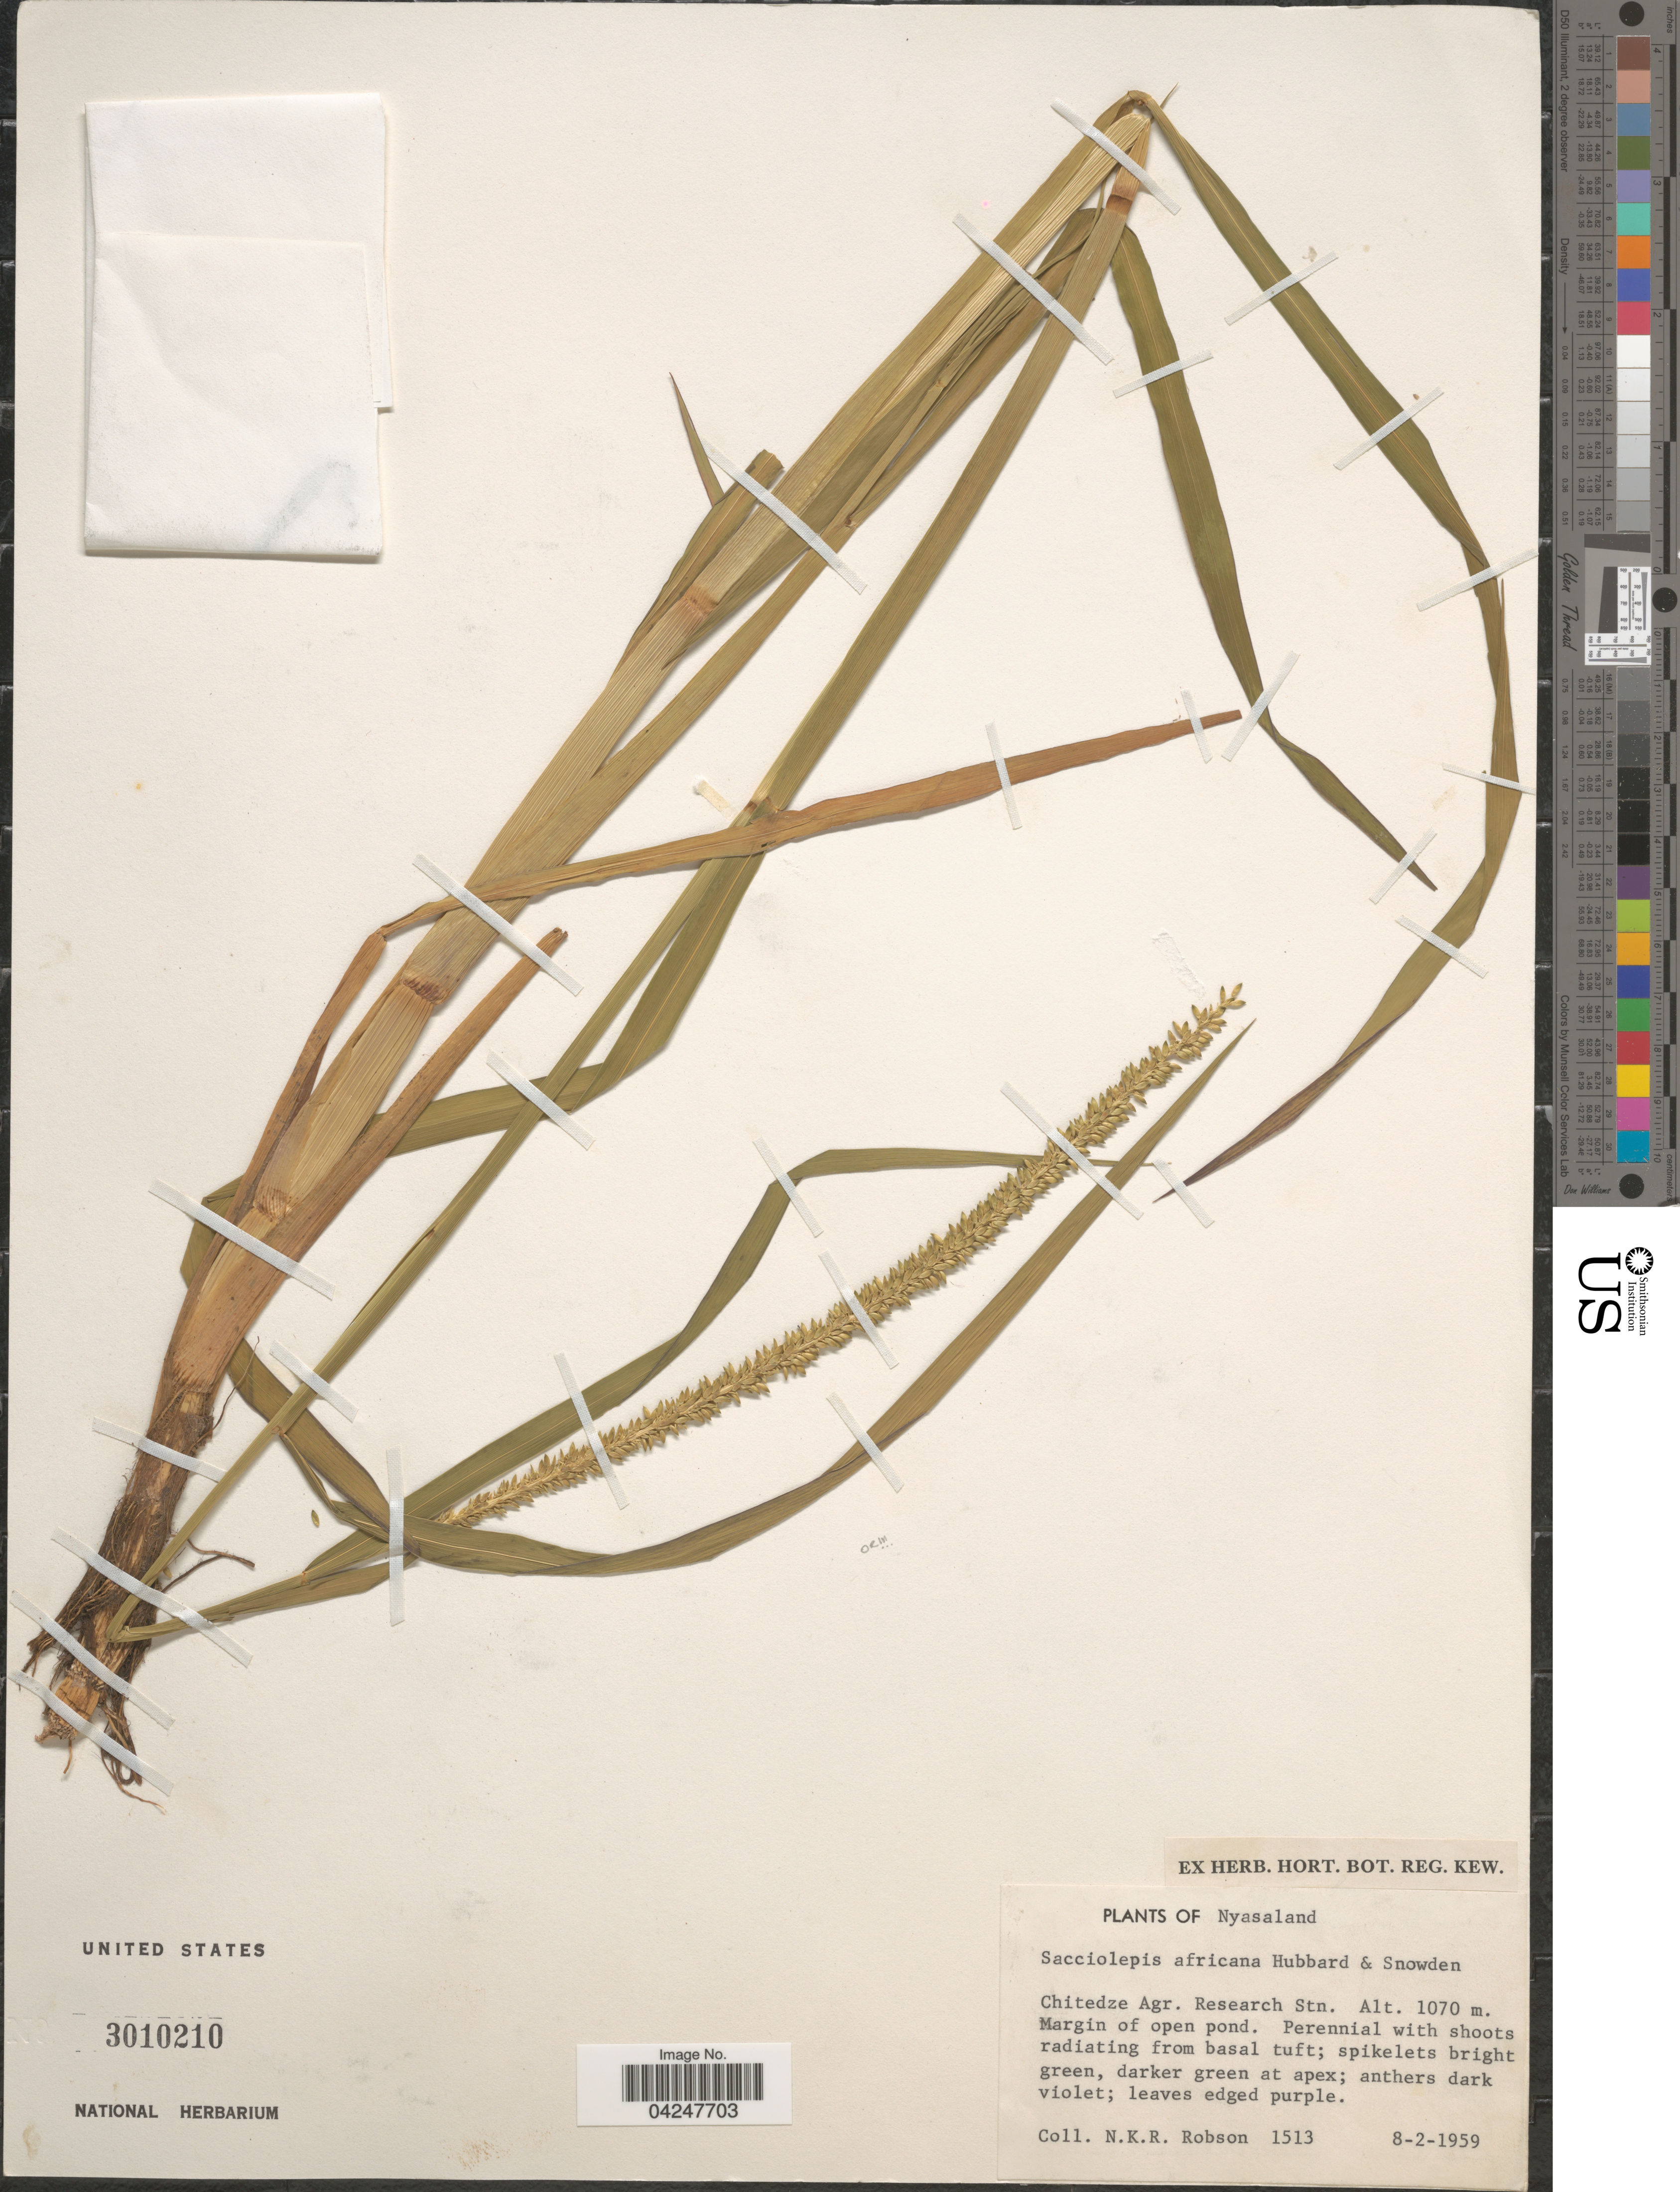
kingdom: Plantae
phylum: Tracheophyta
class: Liliopsida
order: Poales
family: Poaceae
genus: Sacciolepis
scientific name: Sacciolepis africana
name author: C. E. Hubb. & Snowden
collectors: N. Robson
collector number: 1513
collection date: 1959-02-08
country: Malawi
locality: Nyasaland. Chitedze Agr. Research Stn.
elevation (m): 1070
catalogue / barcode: US 3010210